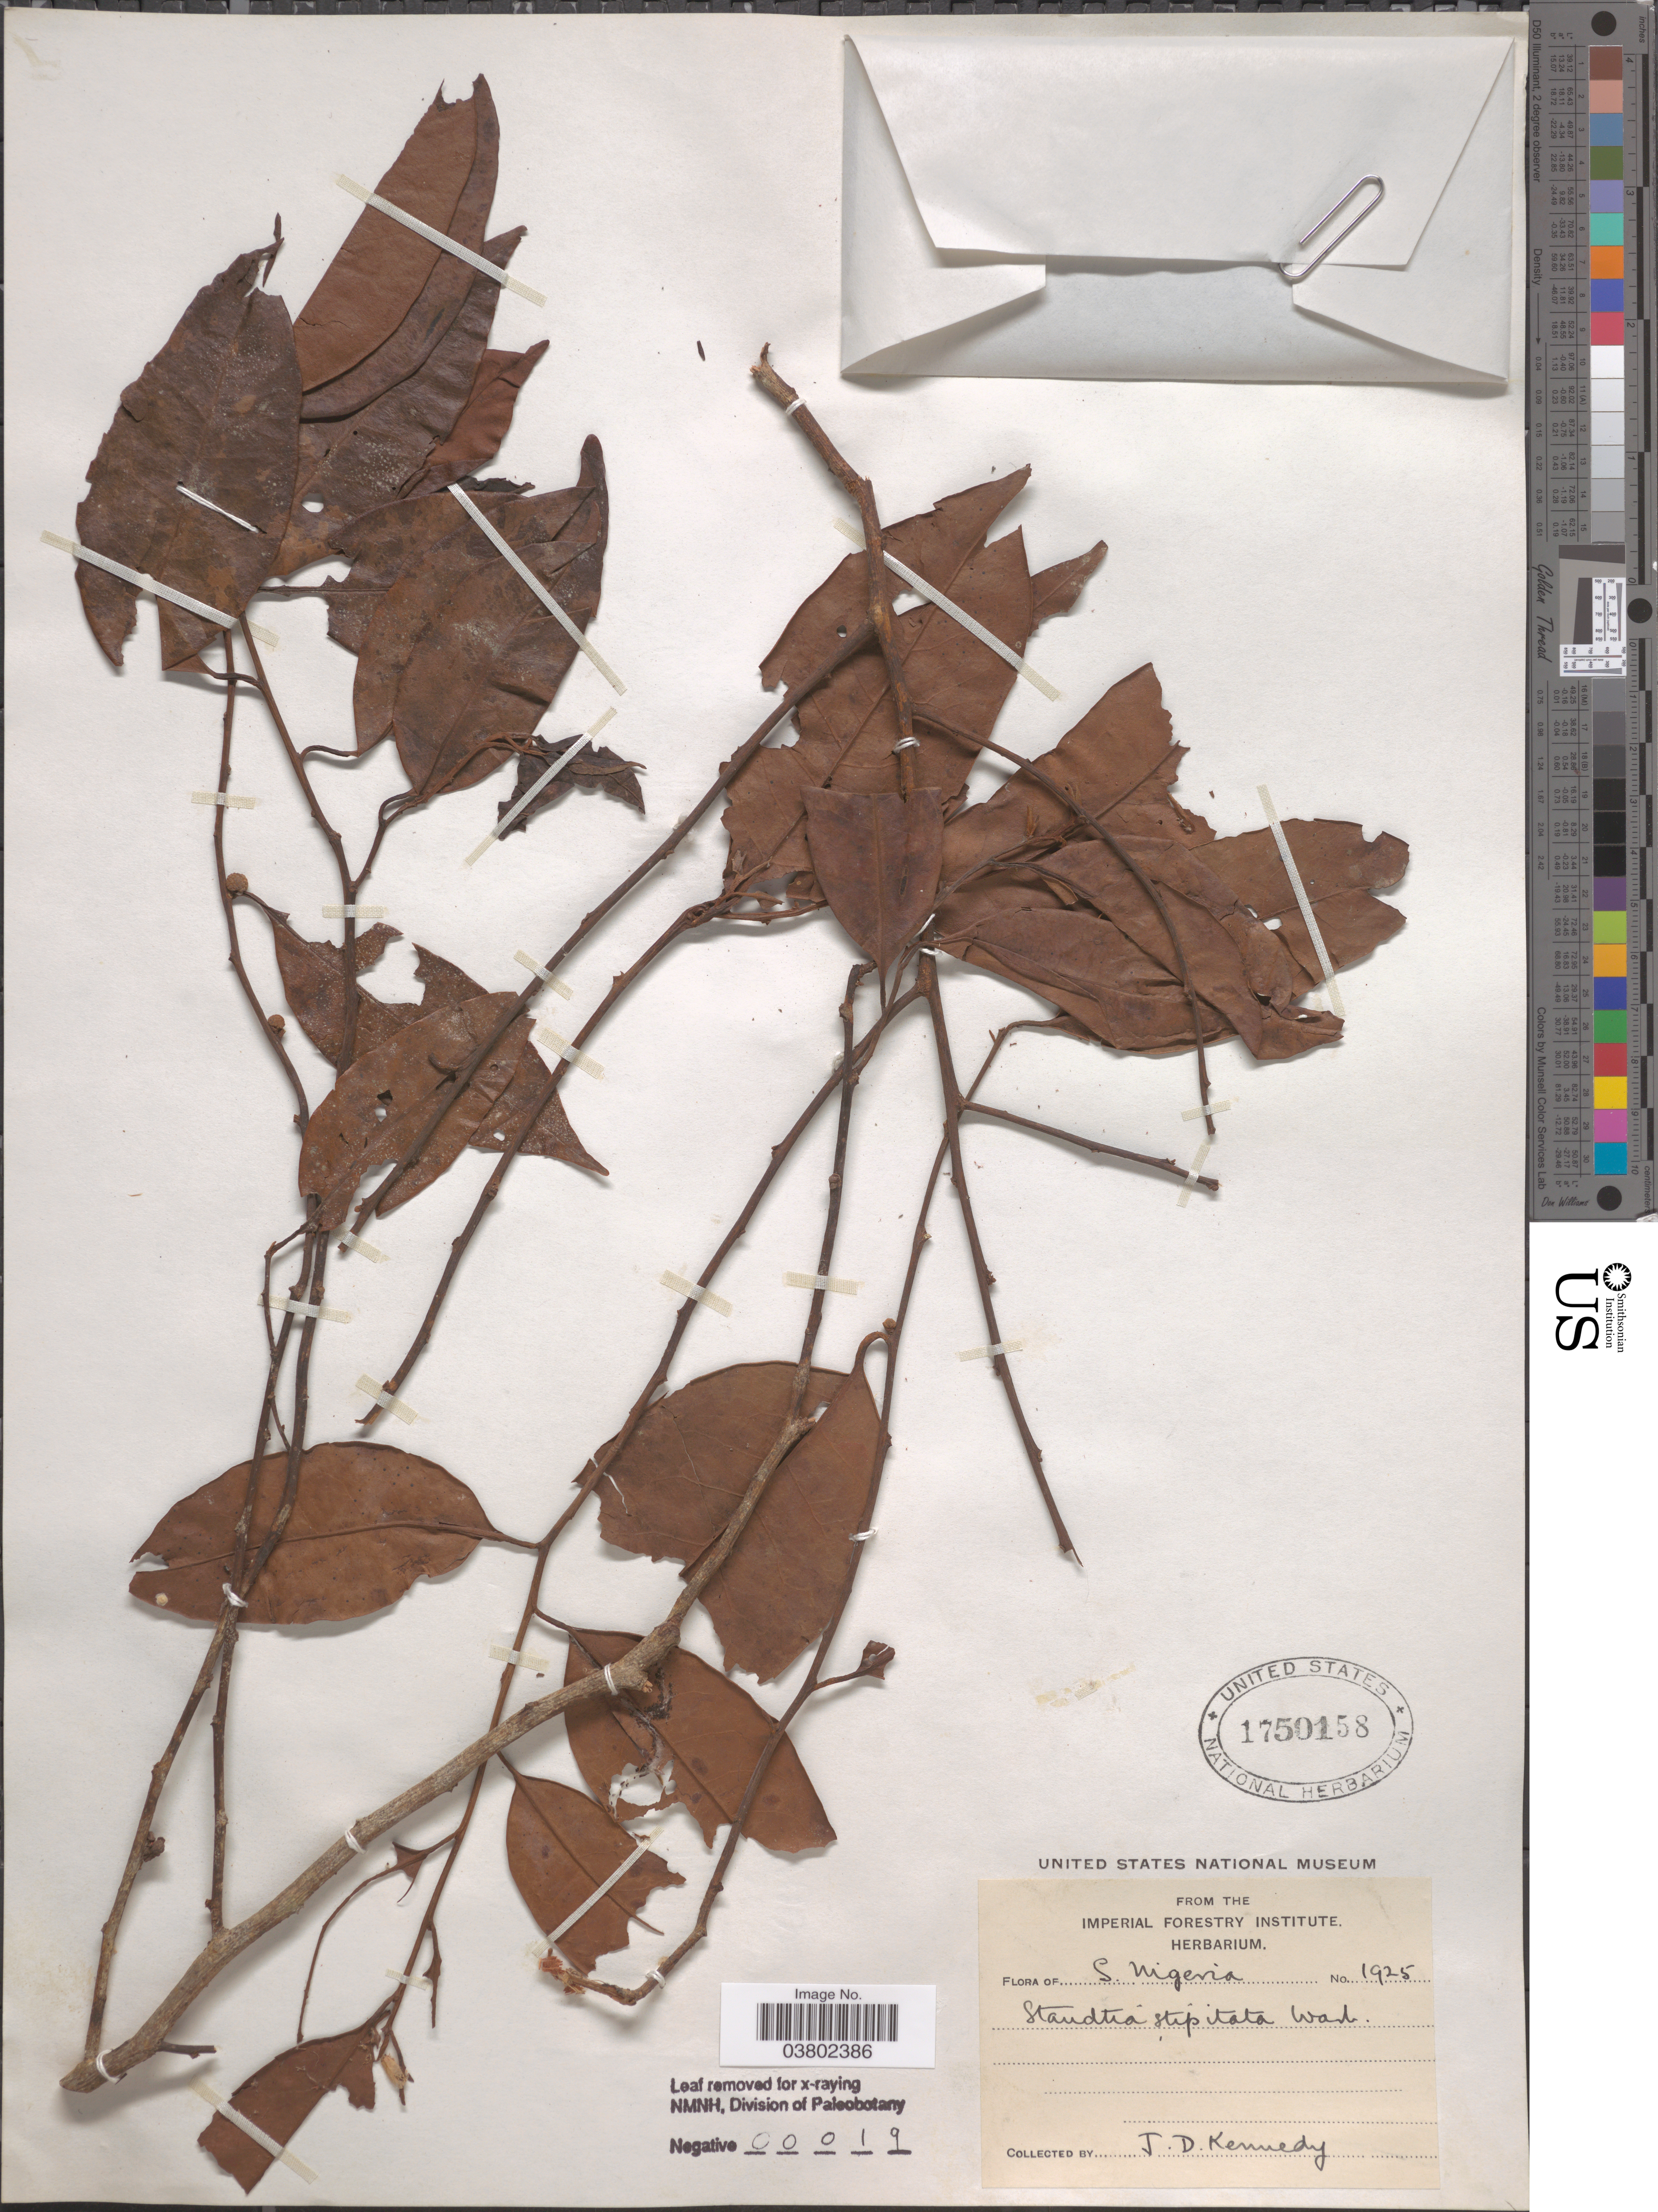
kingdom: Plantae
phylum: Tracheophyta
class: Magnoliopsida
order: Magnoliales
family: Myristicaceae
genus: Staudtia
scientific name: Staudtia stipitata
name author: Warb.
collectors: J. D. Kennedy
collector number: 1925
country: Nigeria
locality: S. Nigeria.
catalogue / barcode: US 1750158